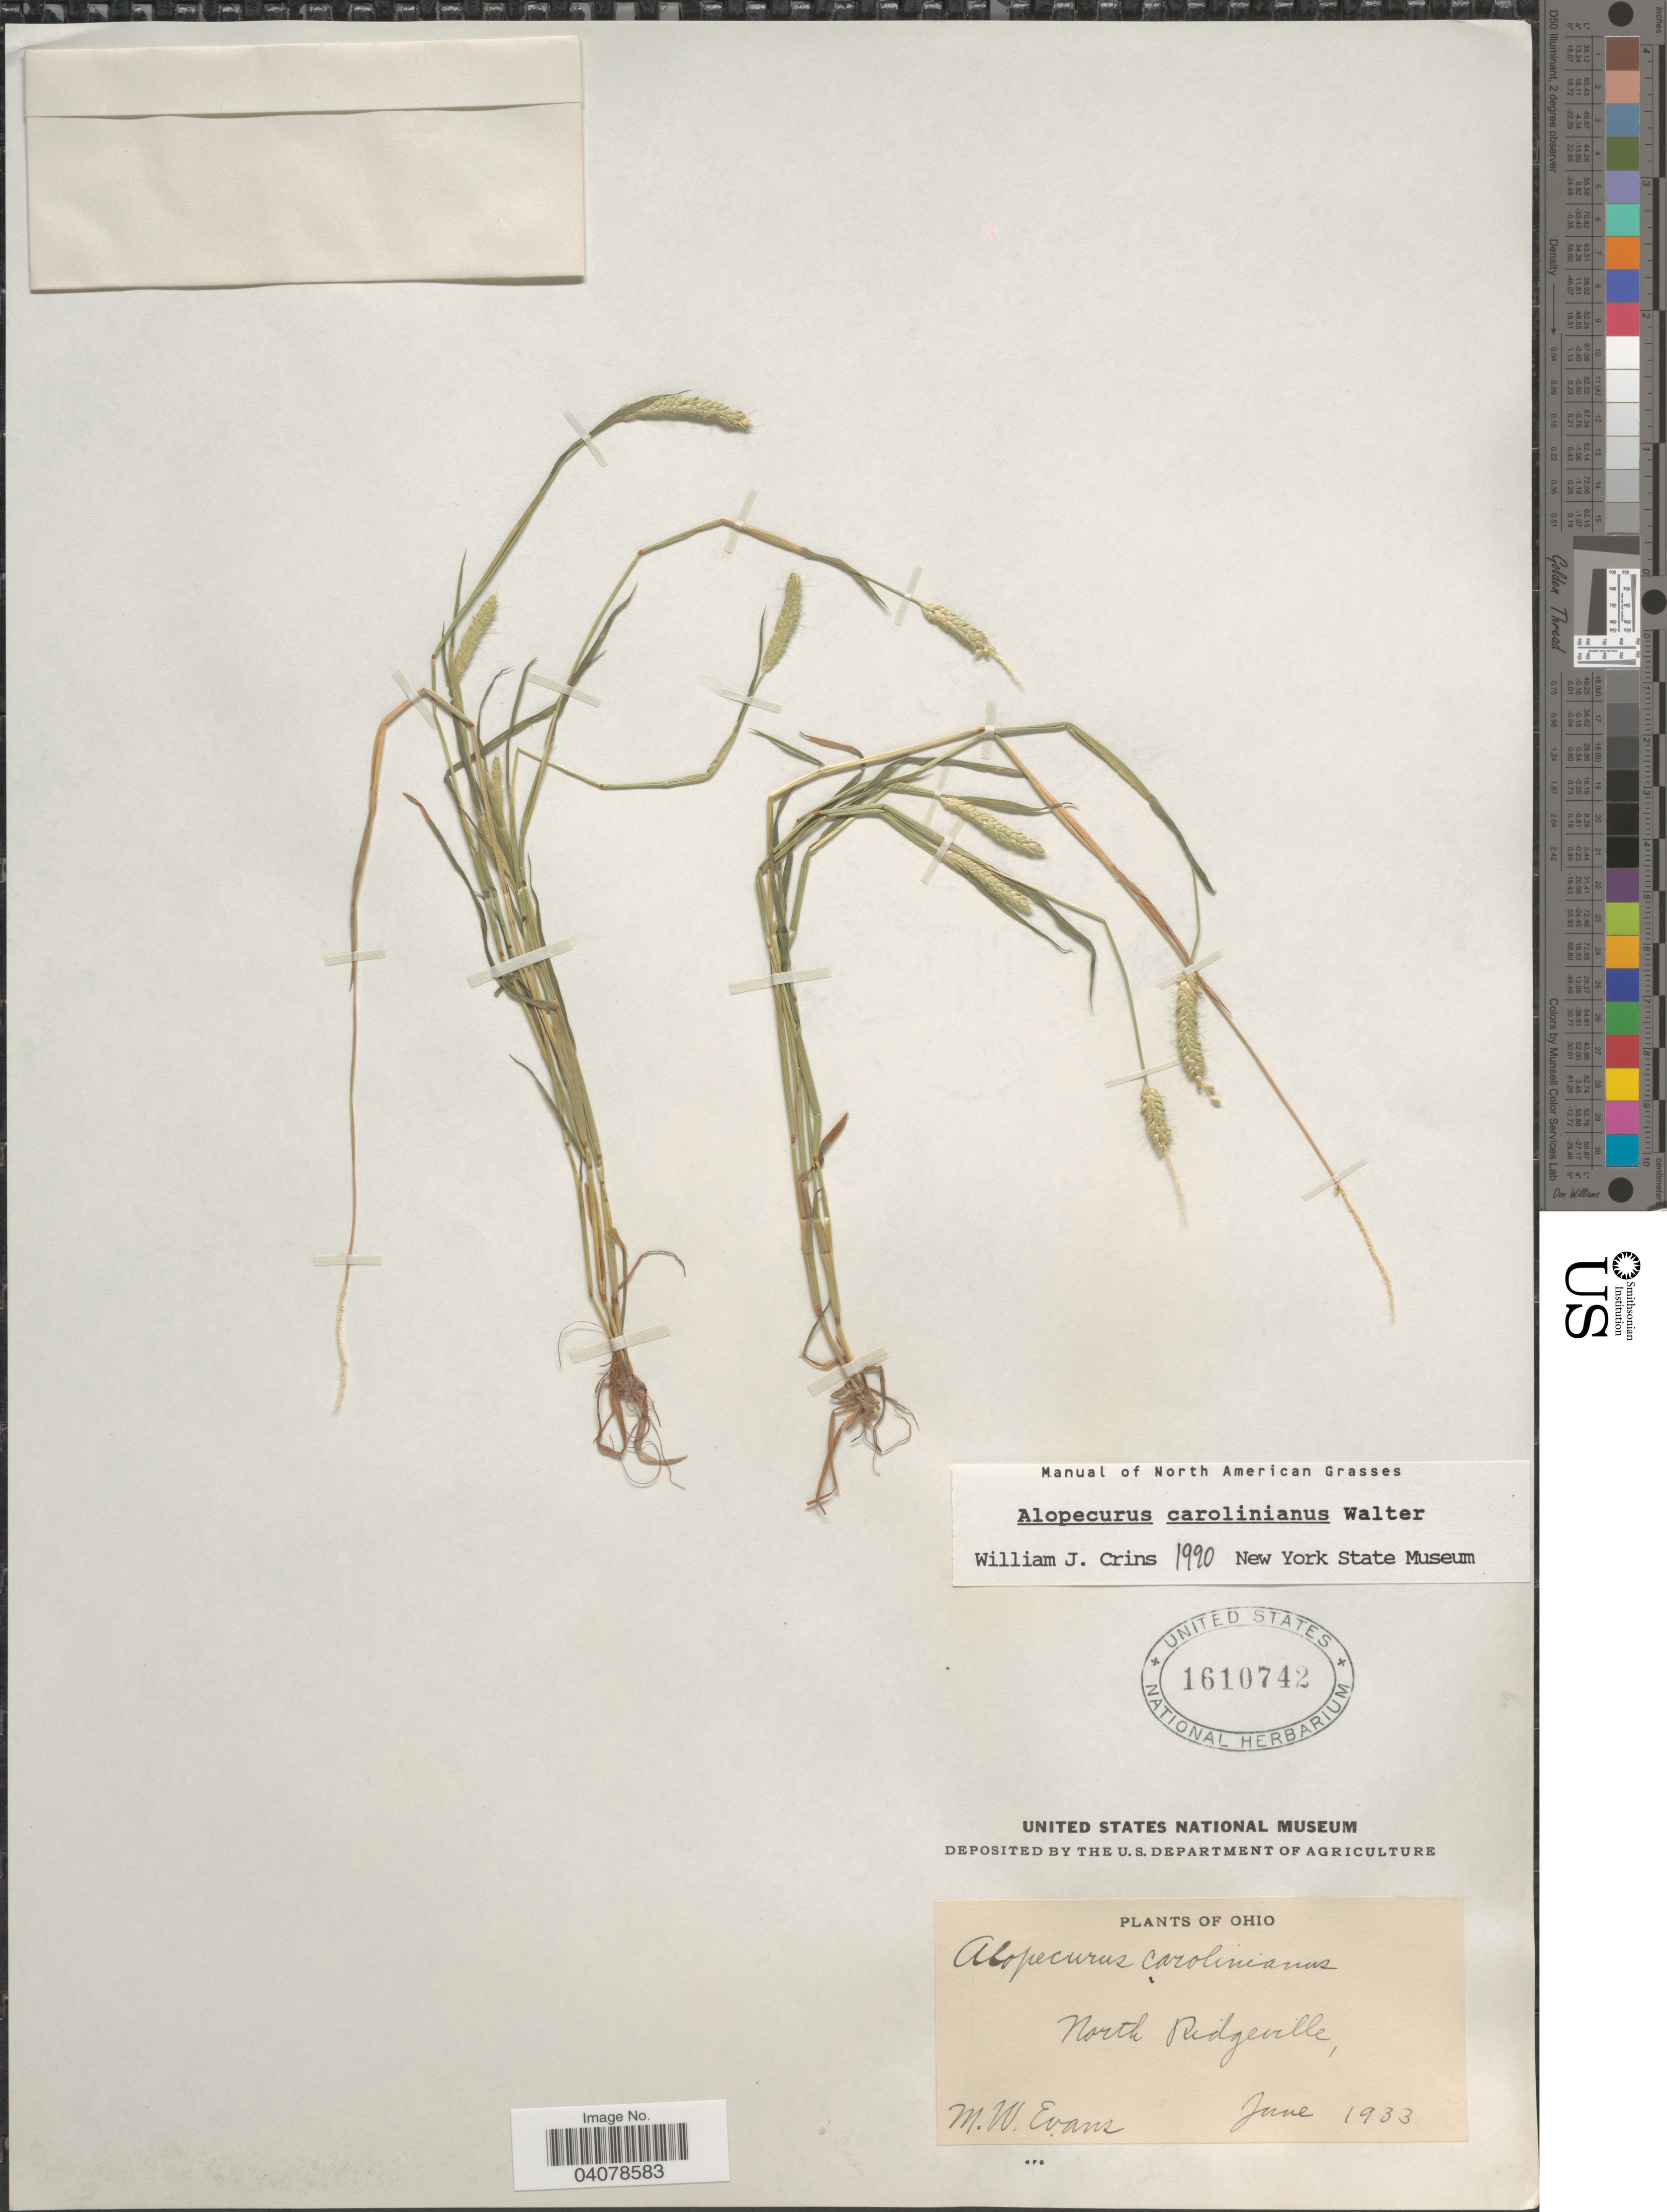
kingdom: Plantae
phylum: Tracheophyta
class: Liliopsida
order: Poales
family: Poaceae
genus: Alopecurus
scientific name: Alopecurus carolinianus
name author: Walter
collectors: M. Evans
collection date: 1933-06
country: United States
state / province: Ohio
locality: North Ridgeville.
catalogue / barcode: US 1610742